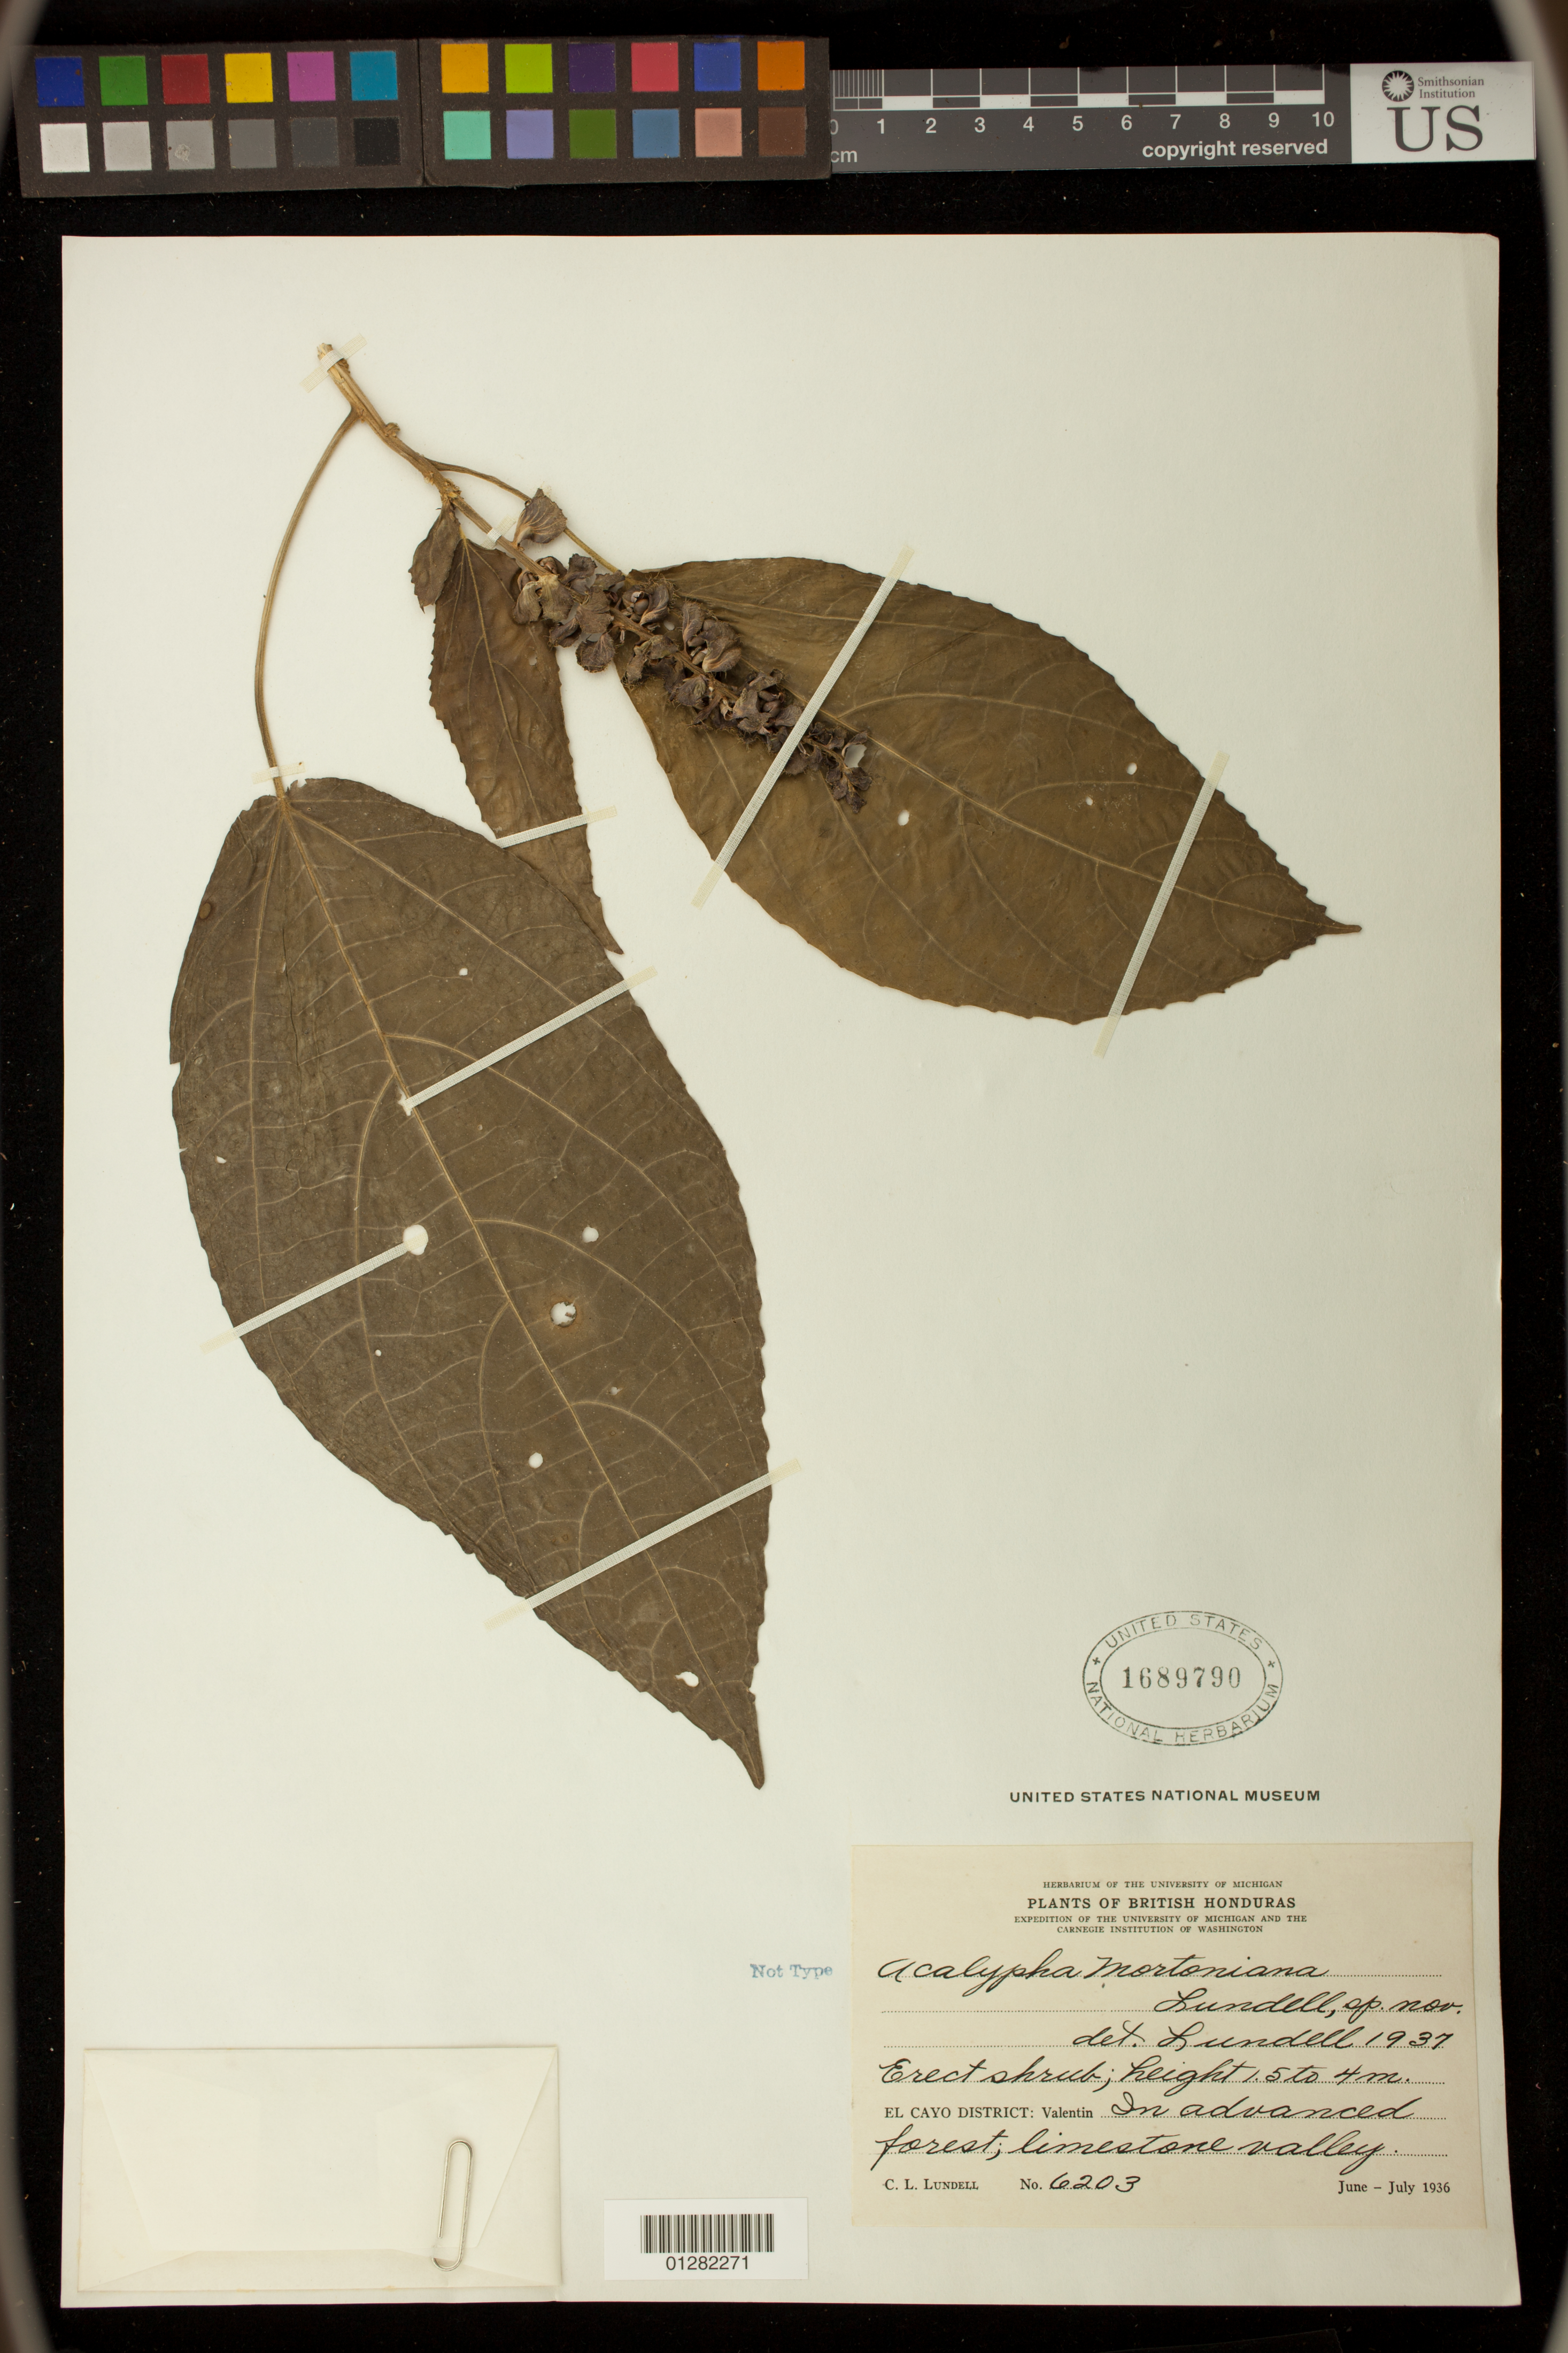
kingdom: Plantae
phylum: Tracheophyta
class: Magnoliopsida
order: Malpighiales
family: Euphorbiaceae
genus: Acalypha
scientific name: Acalypha mortoniana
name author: Lundell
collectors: E. Lyonnet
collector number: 6203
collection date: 1936-06-01/1936-07-31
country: Belize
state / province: Cayo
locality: Valentin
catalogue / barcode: US 1689790